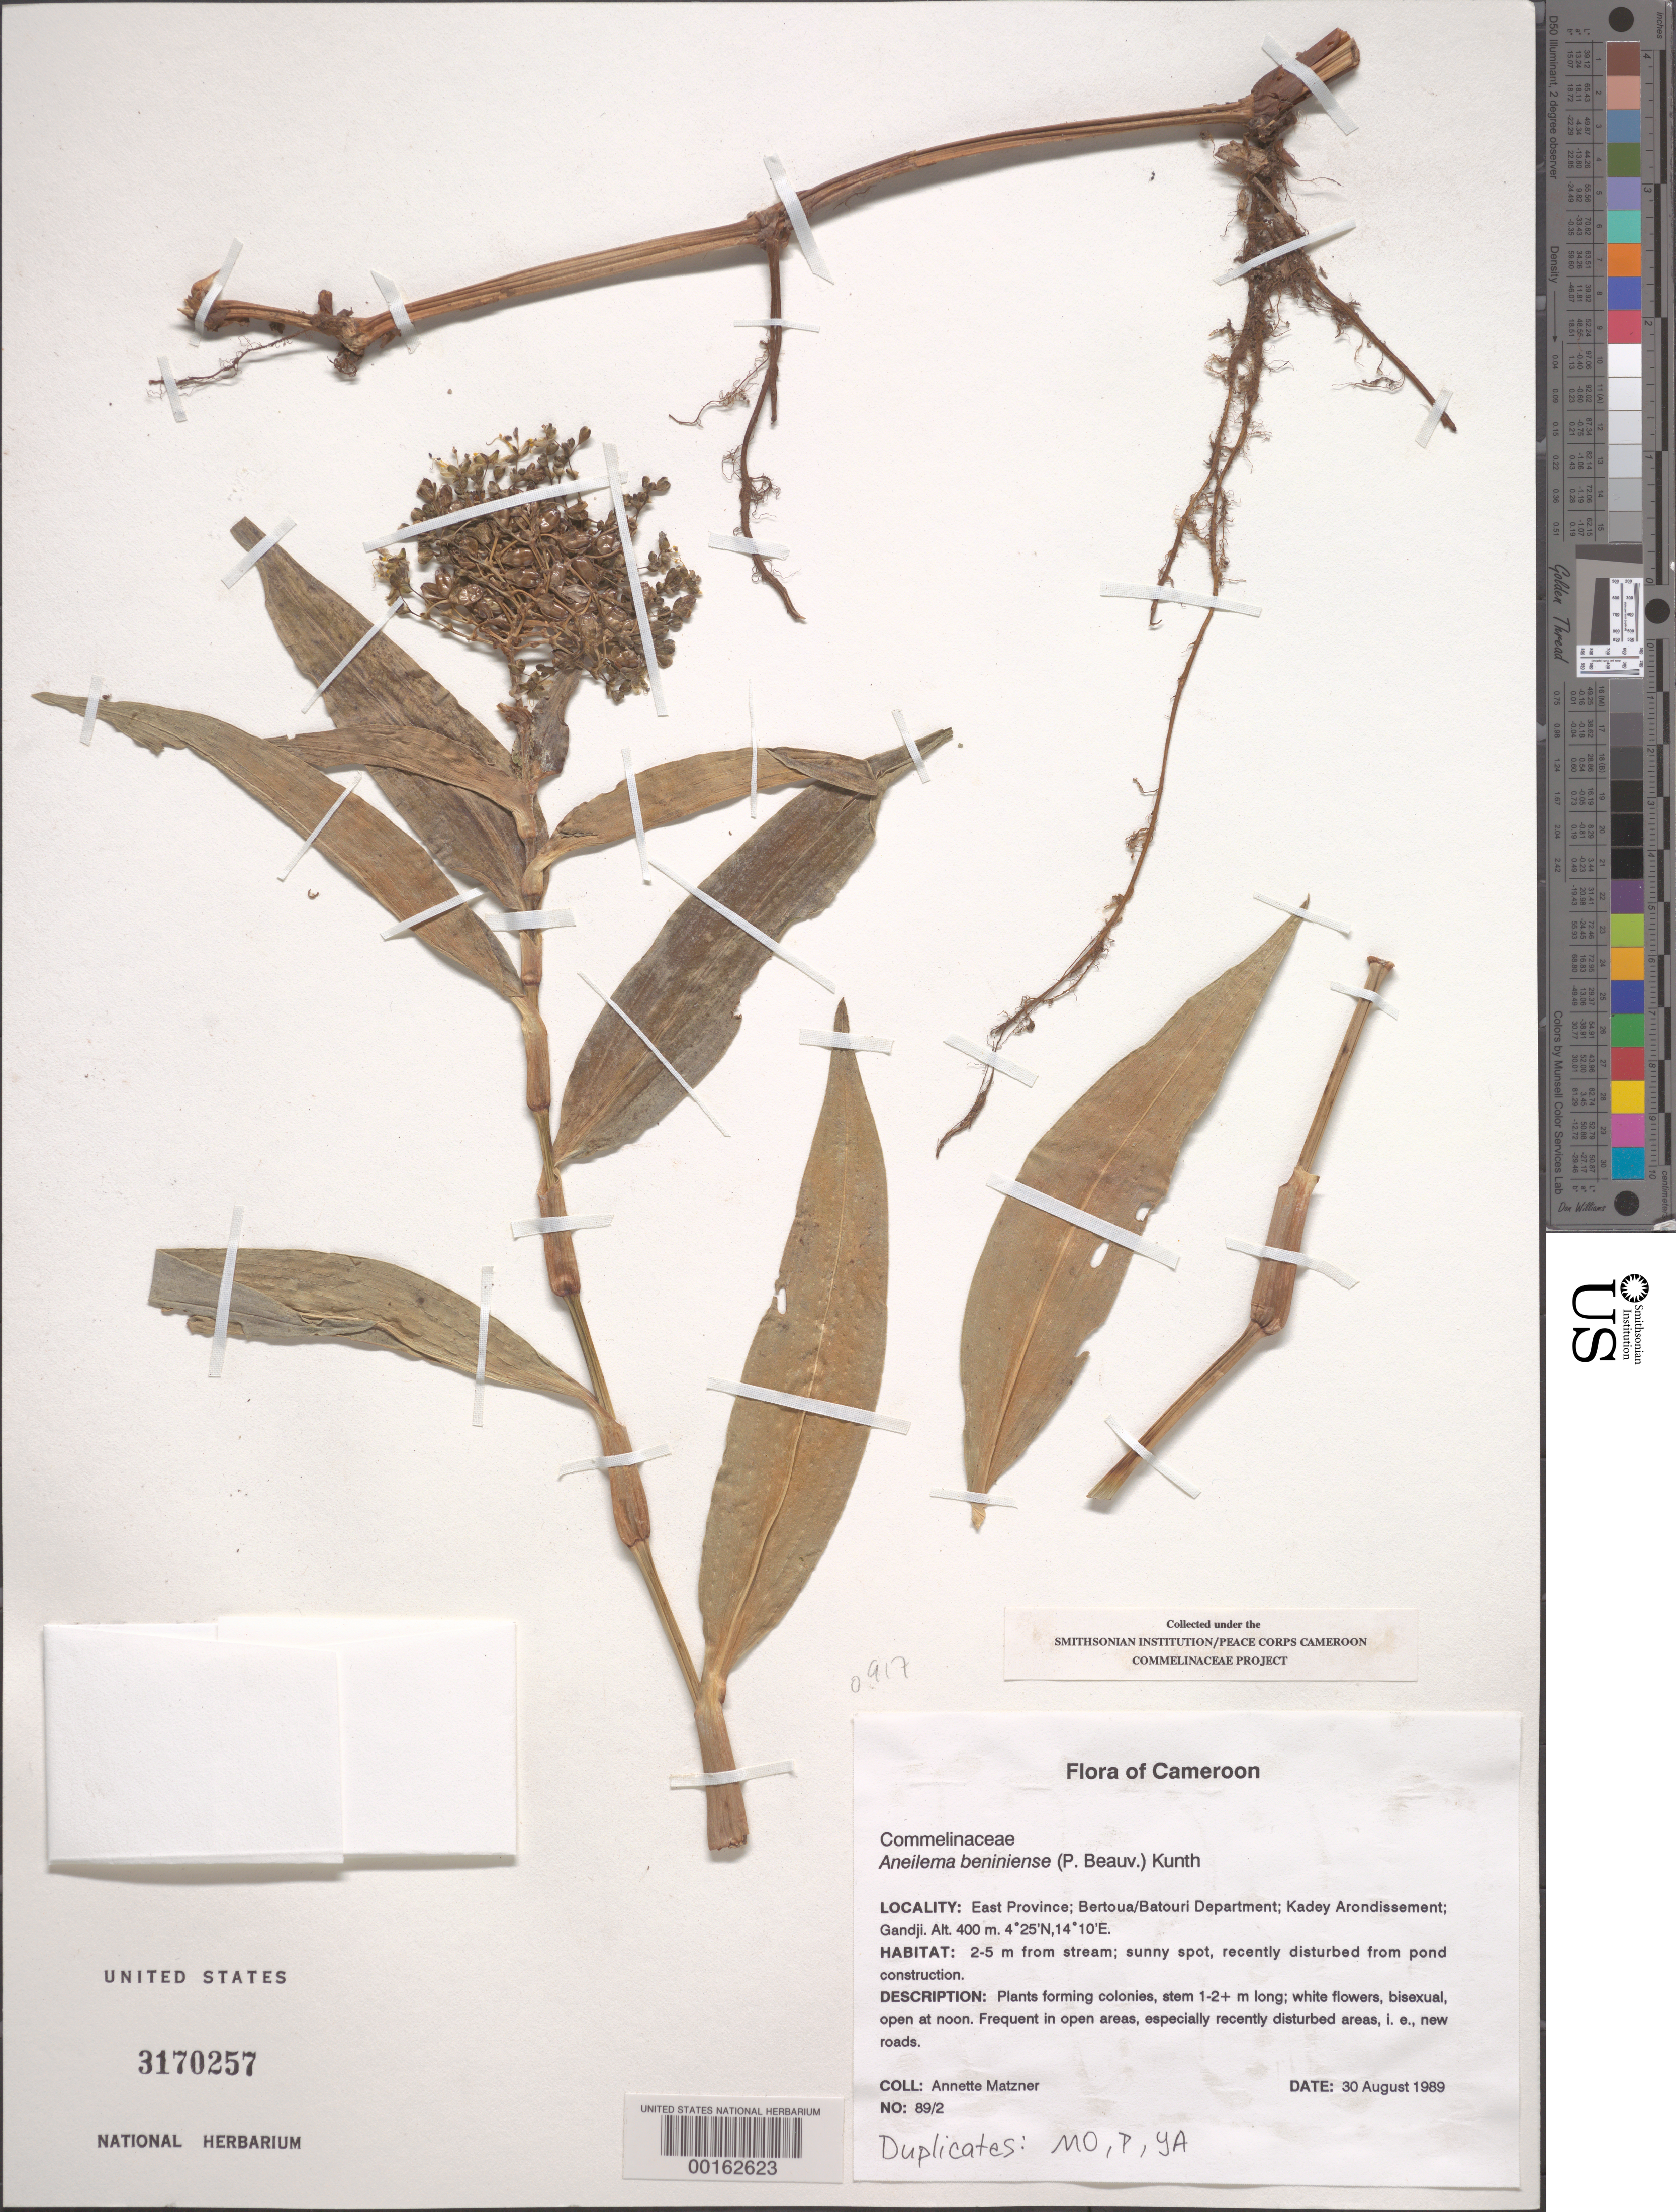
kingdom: Plantae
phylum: Tracheophyta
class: Liliopsida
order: Commelinales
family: Commelinaceae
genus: Aneilema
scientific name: Aneilema beniniense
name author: (P. Beauv.) Kunth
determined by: Faden, Robert B., (US), Smithsonian Institution - National Museum of Natural History (UNITED STATES)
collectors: A. Matzner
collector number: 89-2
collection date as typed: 30 Aug 1989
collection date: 1989-08-30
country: Cameroon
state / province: Est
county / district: Kadeï / Lom-et-djerem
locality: Kadey arrondissement, gandji. 4 25'n, 14 10'e.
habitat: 2-5 m from stream, sunny spot, recently disturbed area.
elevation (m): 400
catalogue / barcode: US 3170257